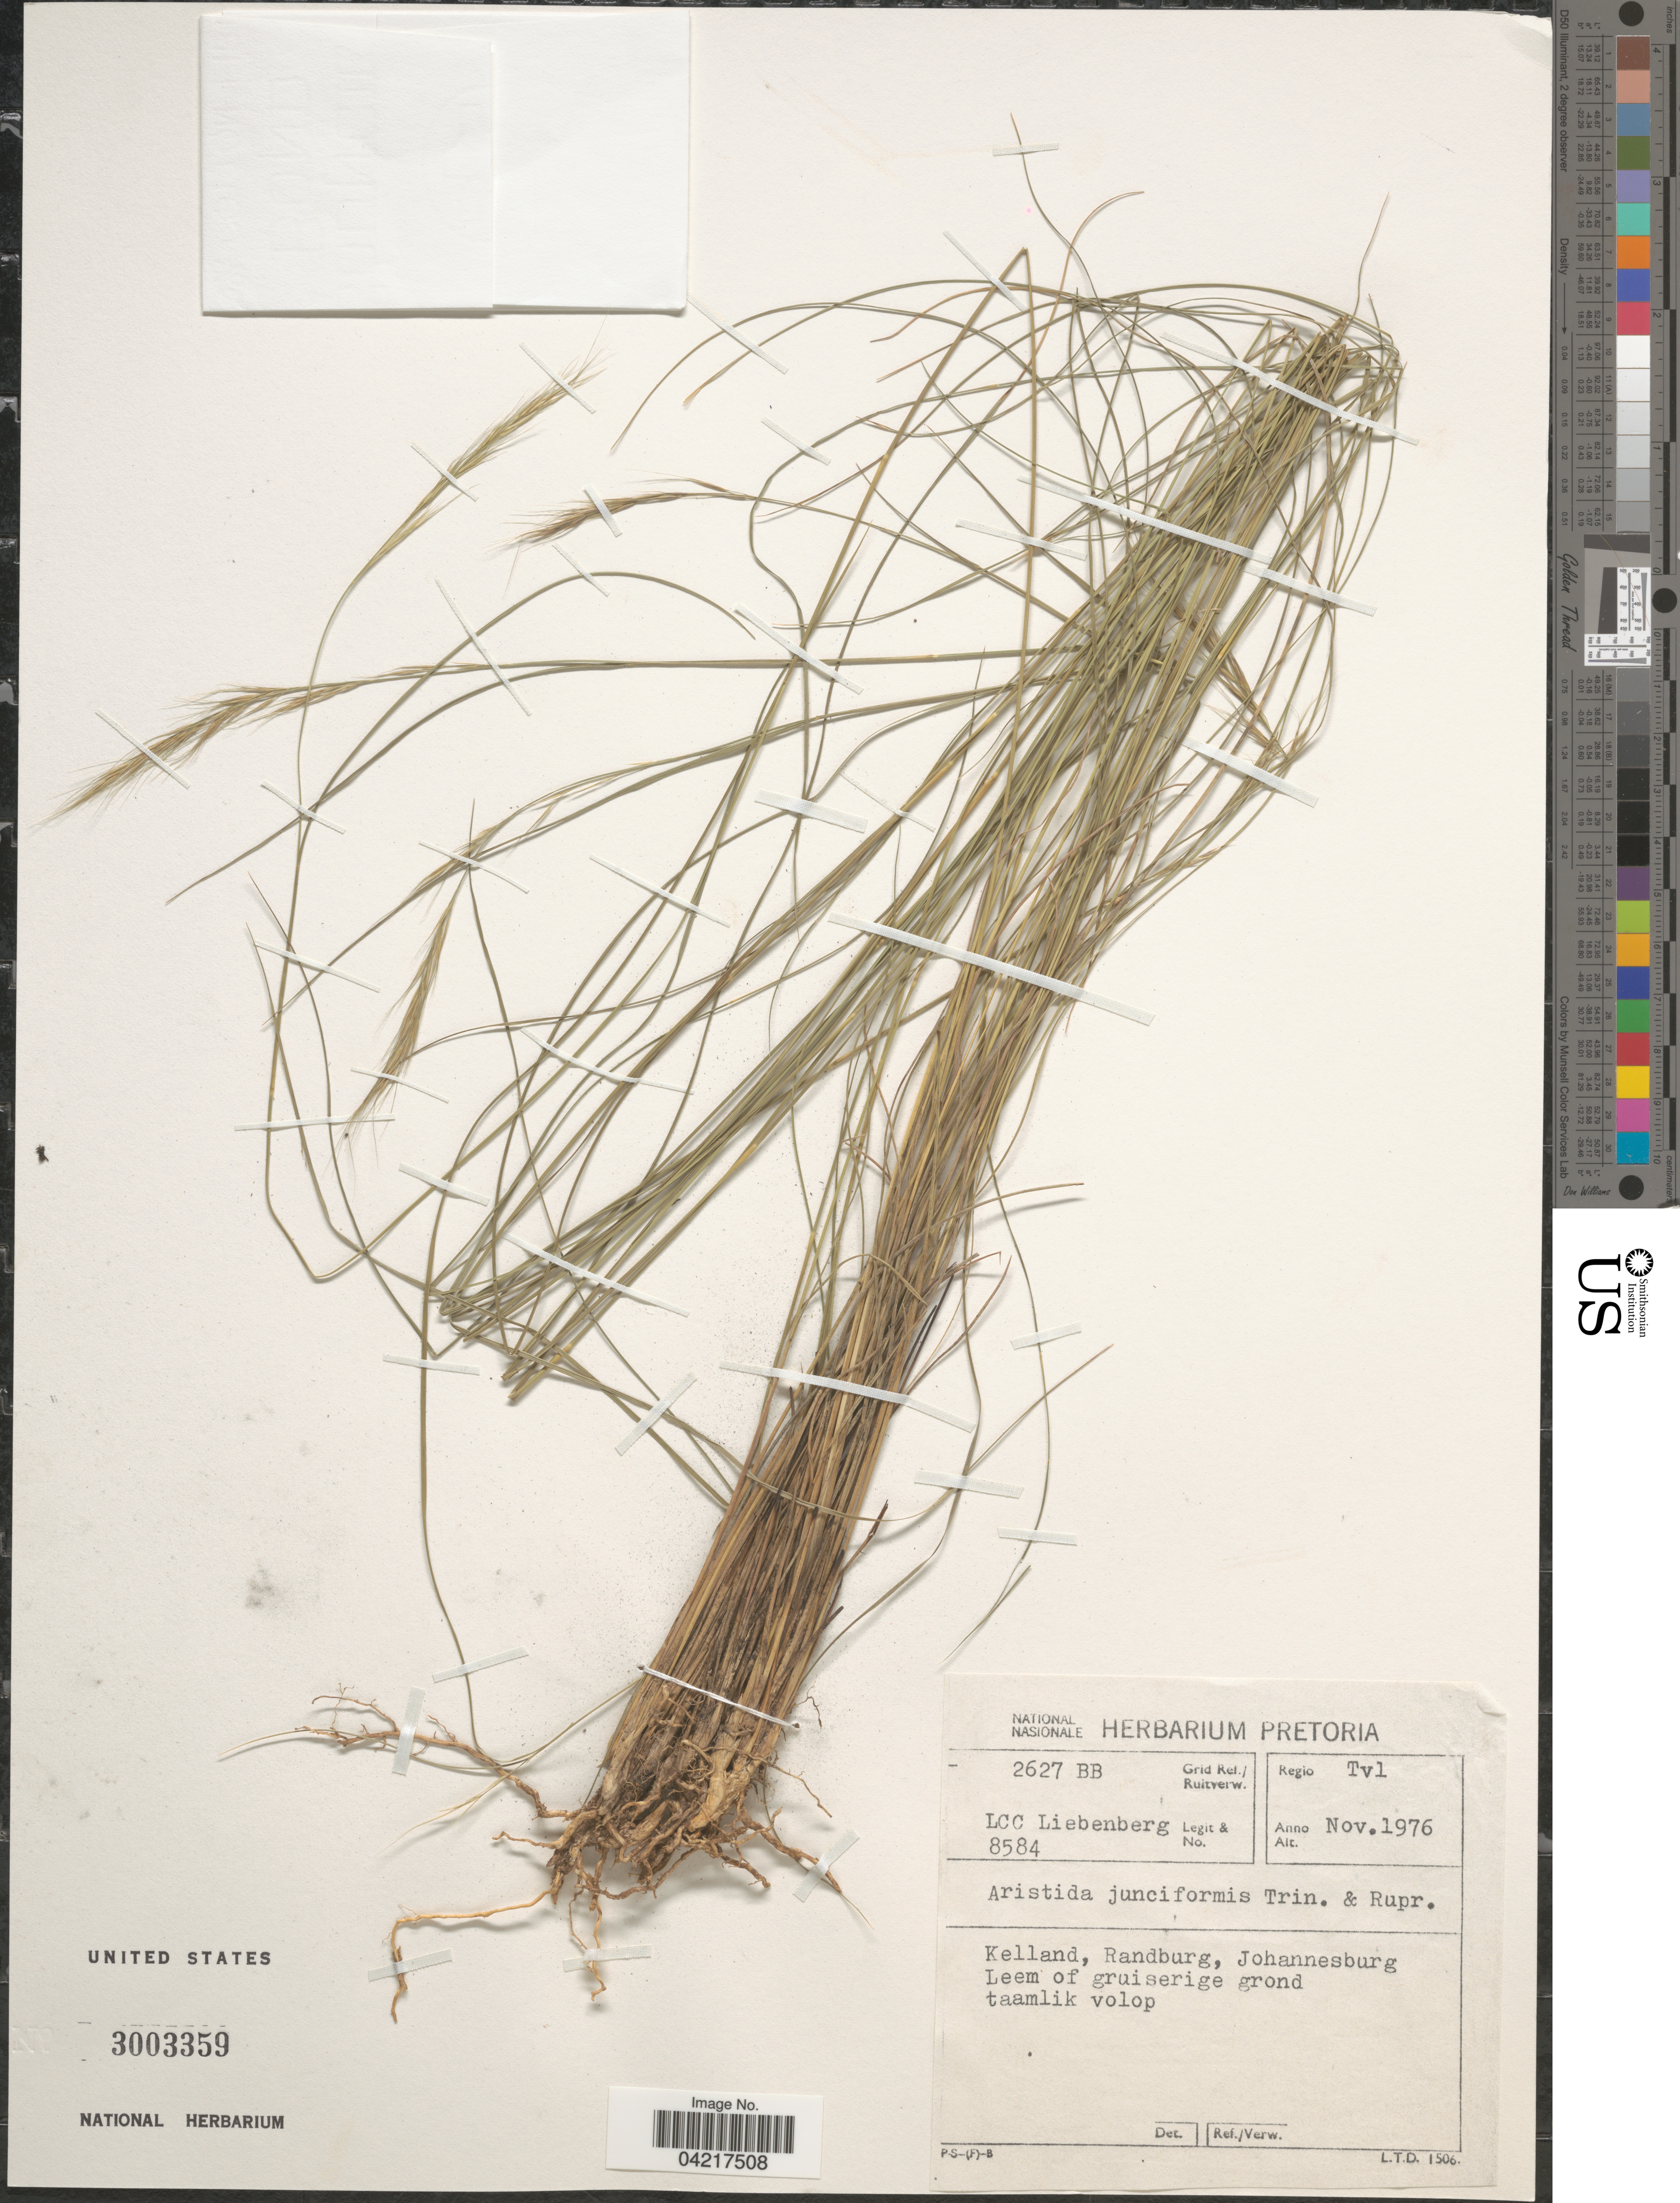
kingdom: Plantae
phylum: Tracheophyta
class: Liliopsida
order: Poales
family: Poaceae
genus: Aristida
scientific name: Aristida junciformis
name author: Trin. & Rupr.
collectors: L. Liebenberg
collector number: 8584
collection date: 1976-11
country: South Africa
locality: Regio Tvl. Kelland, Randburg, Johannesburg. 2627 BB Grid Ref.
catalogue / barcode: US 3003359